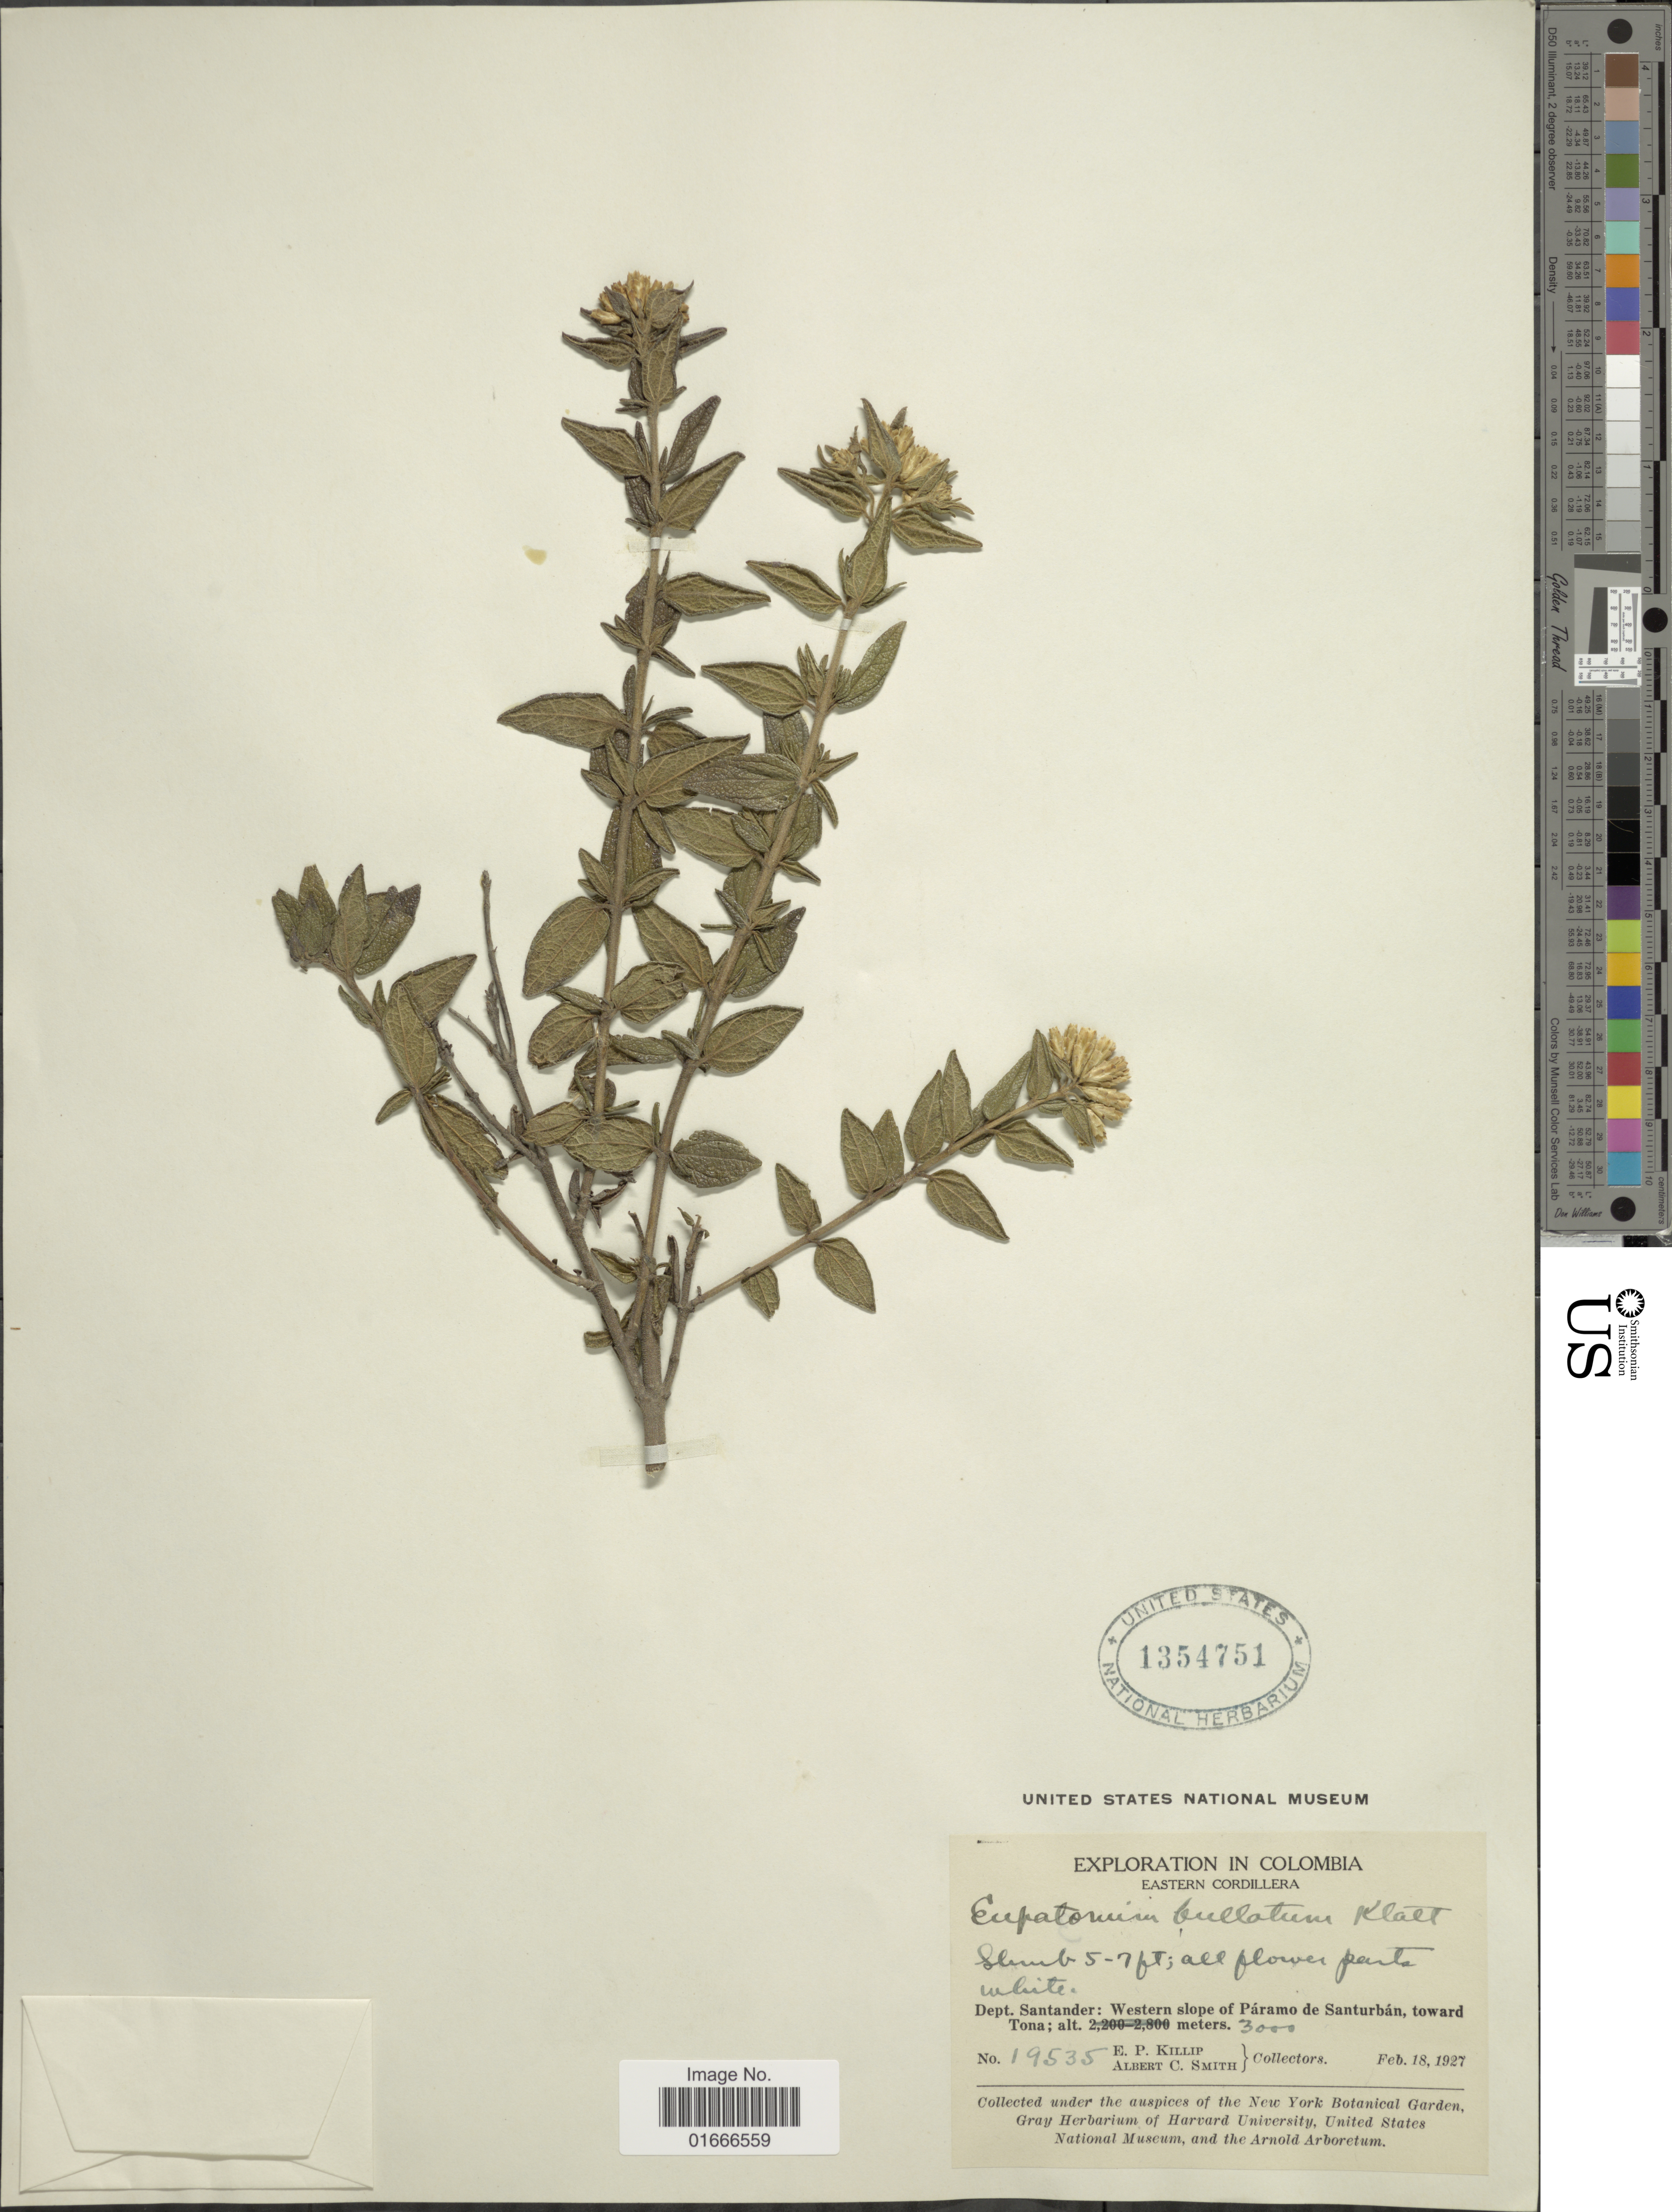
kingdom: Plantae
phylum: Tracheophyta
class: Magnoliopsida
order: Asterales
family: Asteraceae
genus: Chromolaena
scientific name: Chromolaena bullata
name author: (Klatt) R.M. King & H. Rob.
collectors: E. P. Killip & A. C. Smith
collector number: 19535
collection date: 1927-02-18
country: Colombia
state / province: Santander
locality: Western slope of Paramo de Santurban, toward Tona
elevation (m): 3000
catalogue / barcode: US 1354751